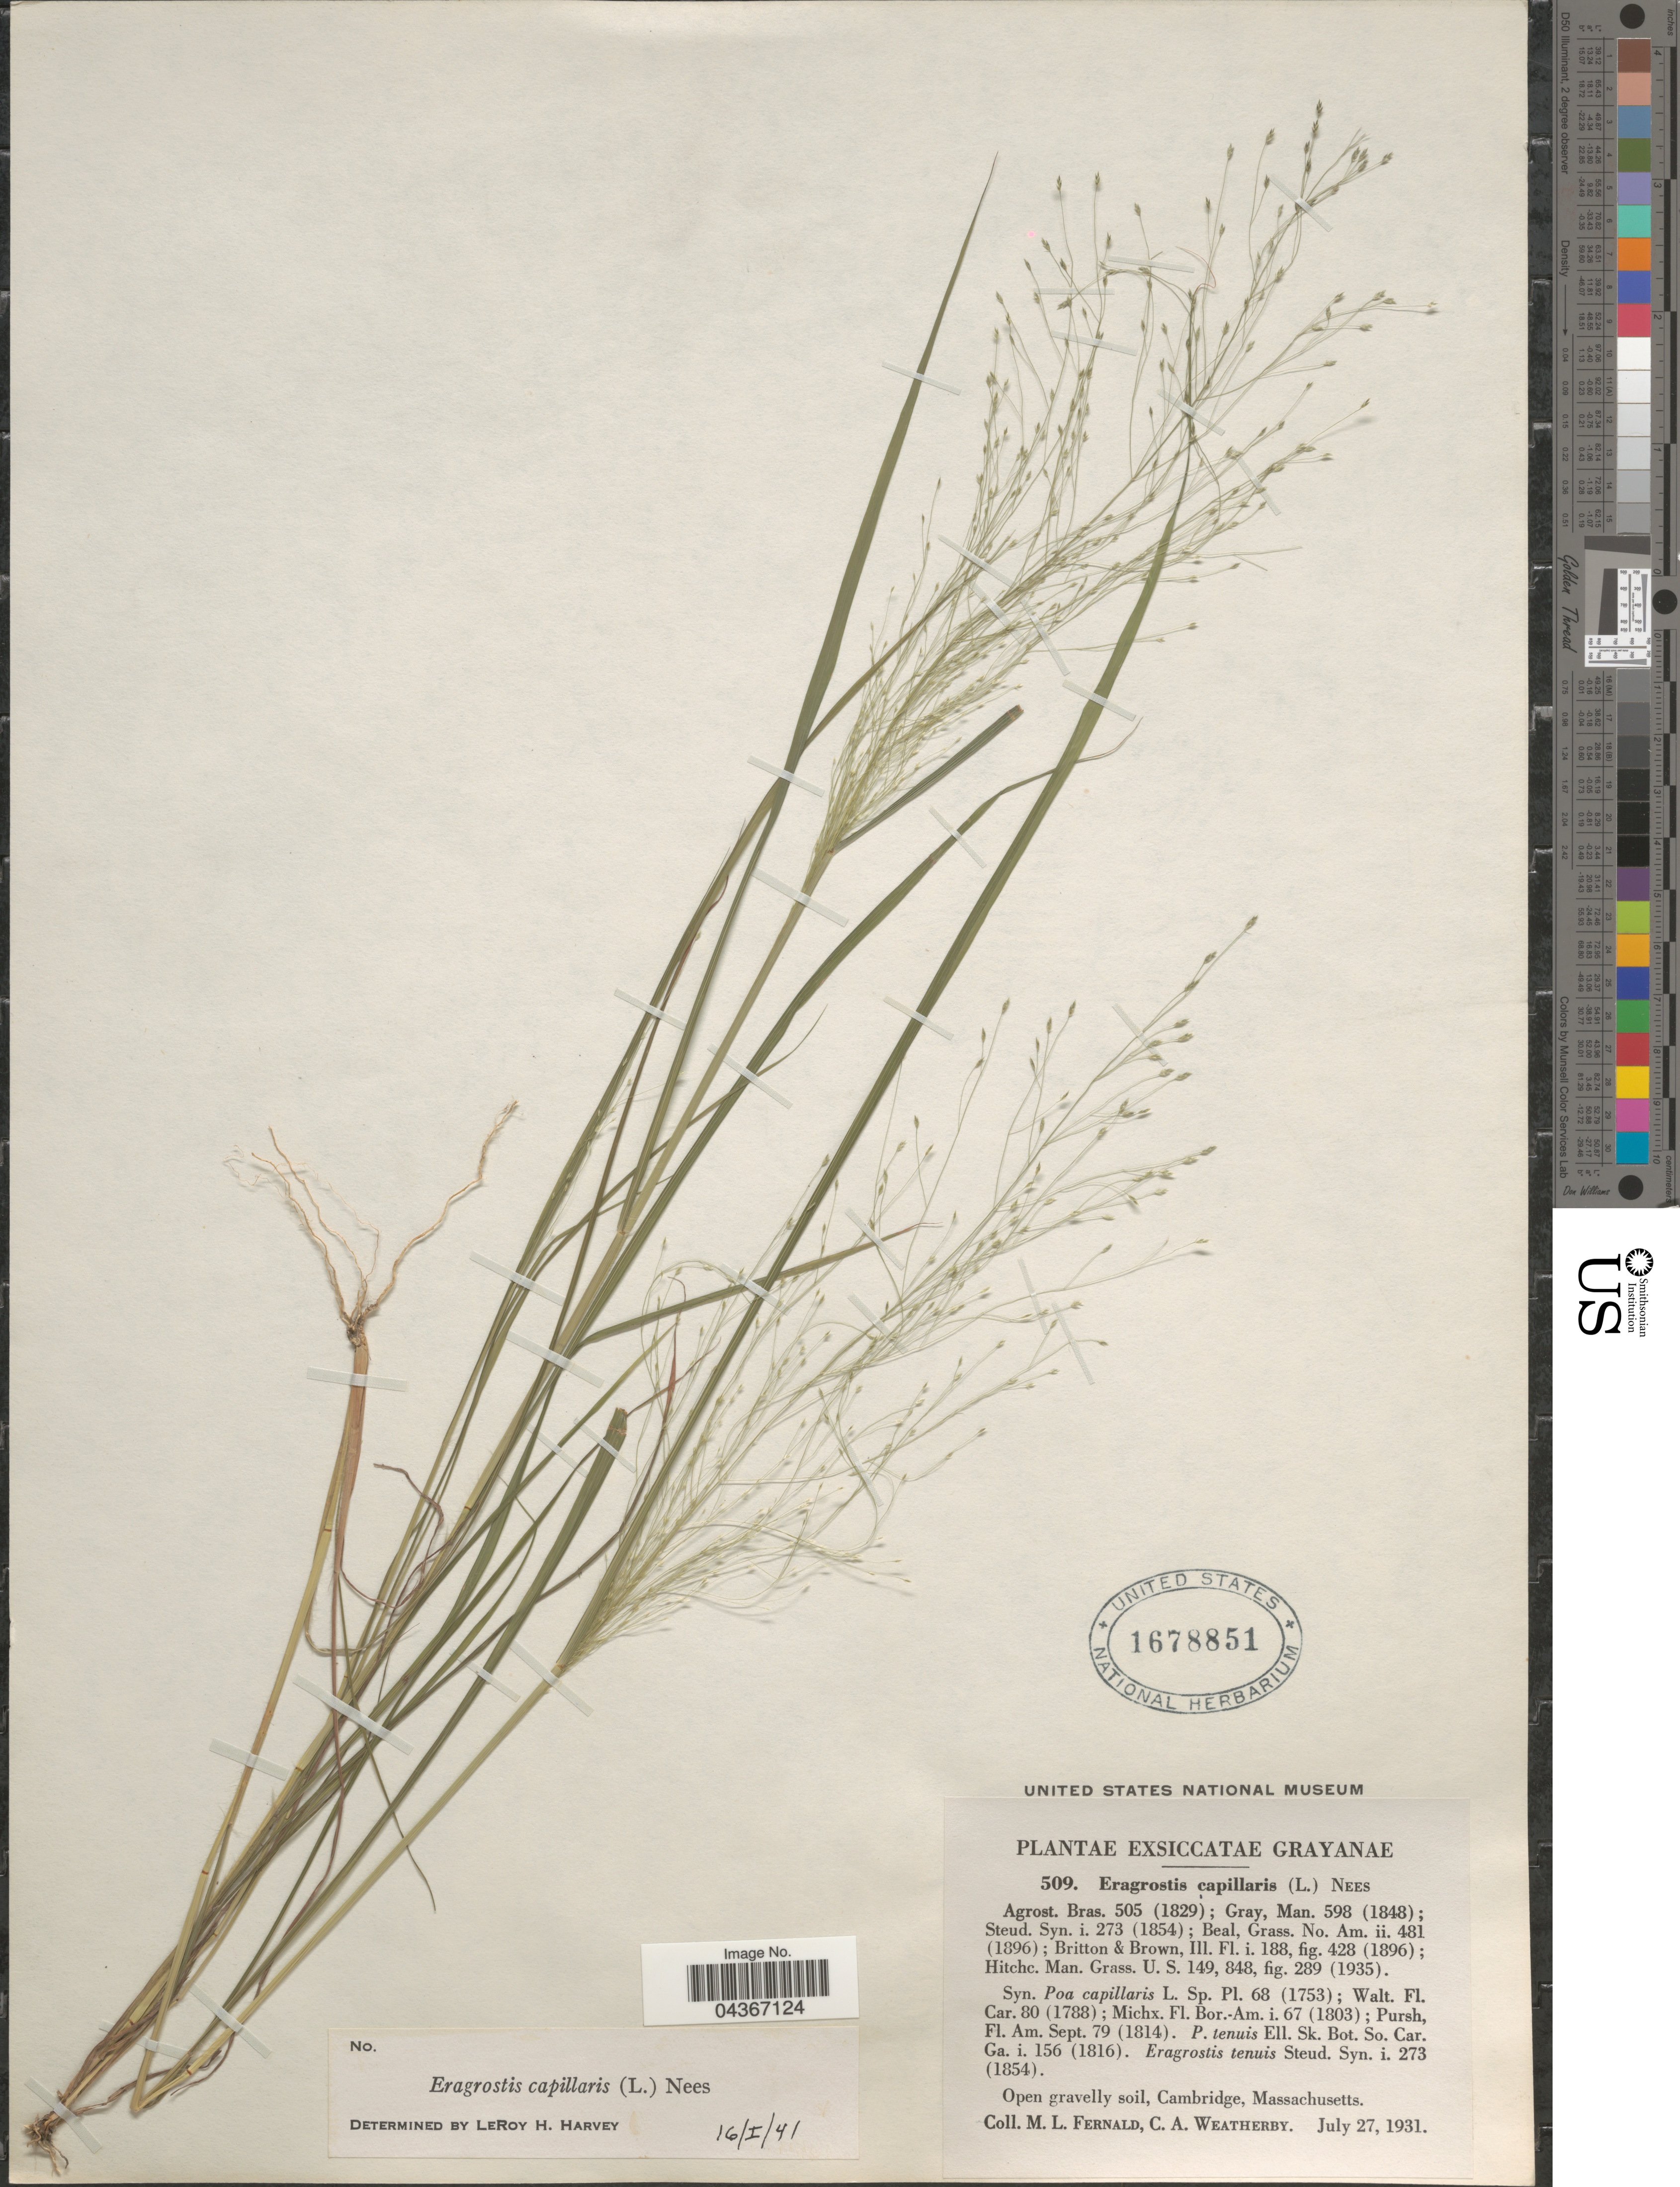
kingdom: Plantae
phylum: Tracheophyta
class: Liliopsida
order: Poales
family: Poaceae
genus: Eragrostis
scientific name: Eragrostis capillaris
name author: (L.) Nees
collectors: M. L. Fernald & C. A. Weatherby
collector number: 509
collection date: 1931-07-27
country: United States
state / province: Massachusetts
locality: Cambridge.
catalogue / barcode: US 1678851